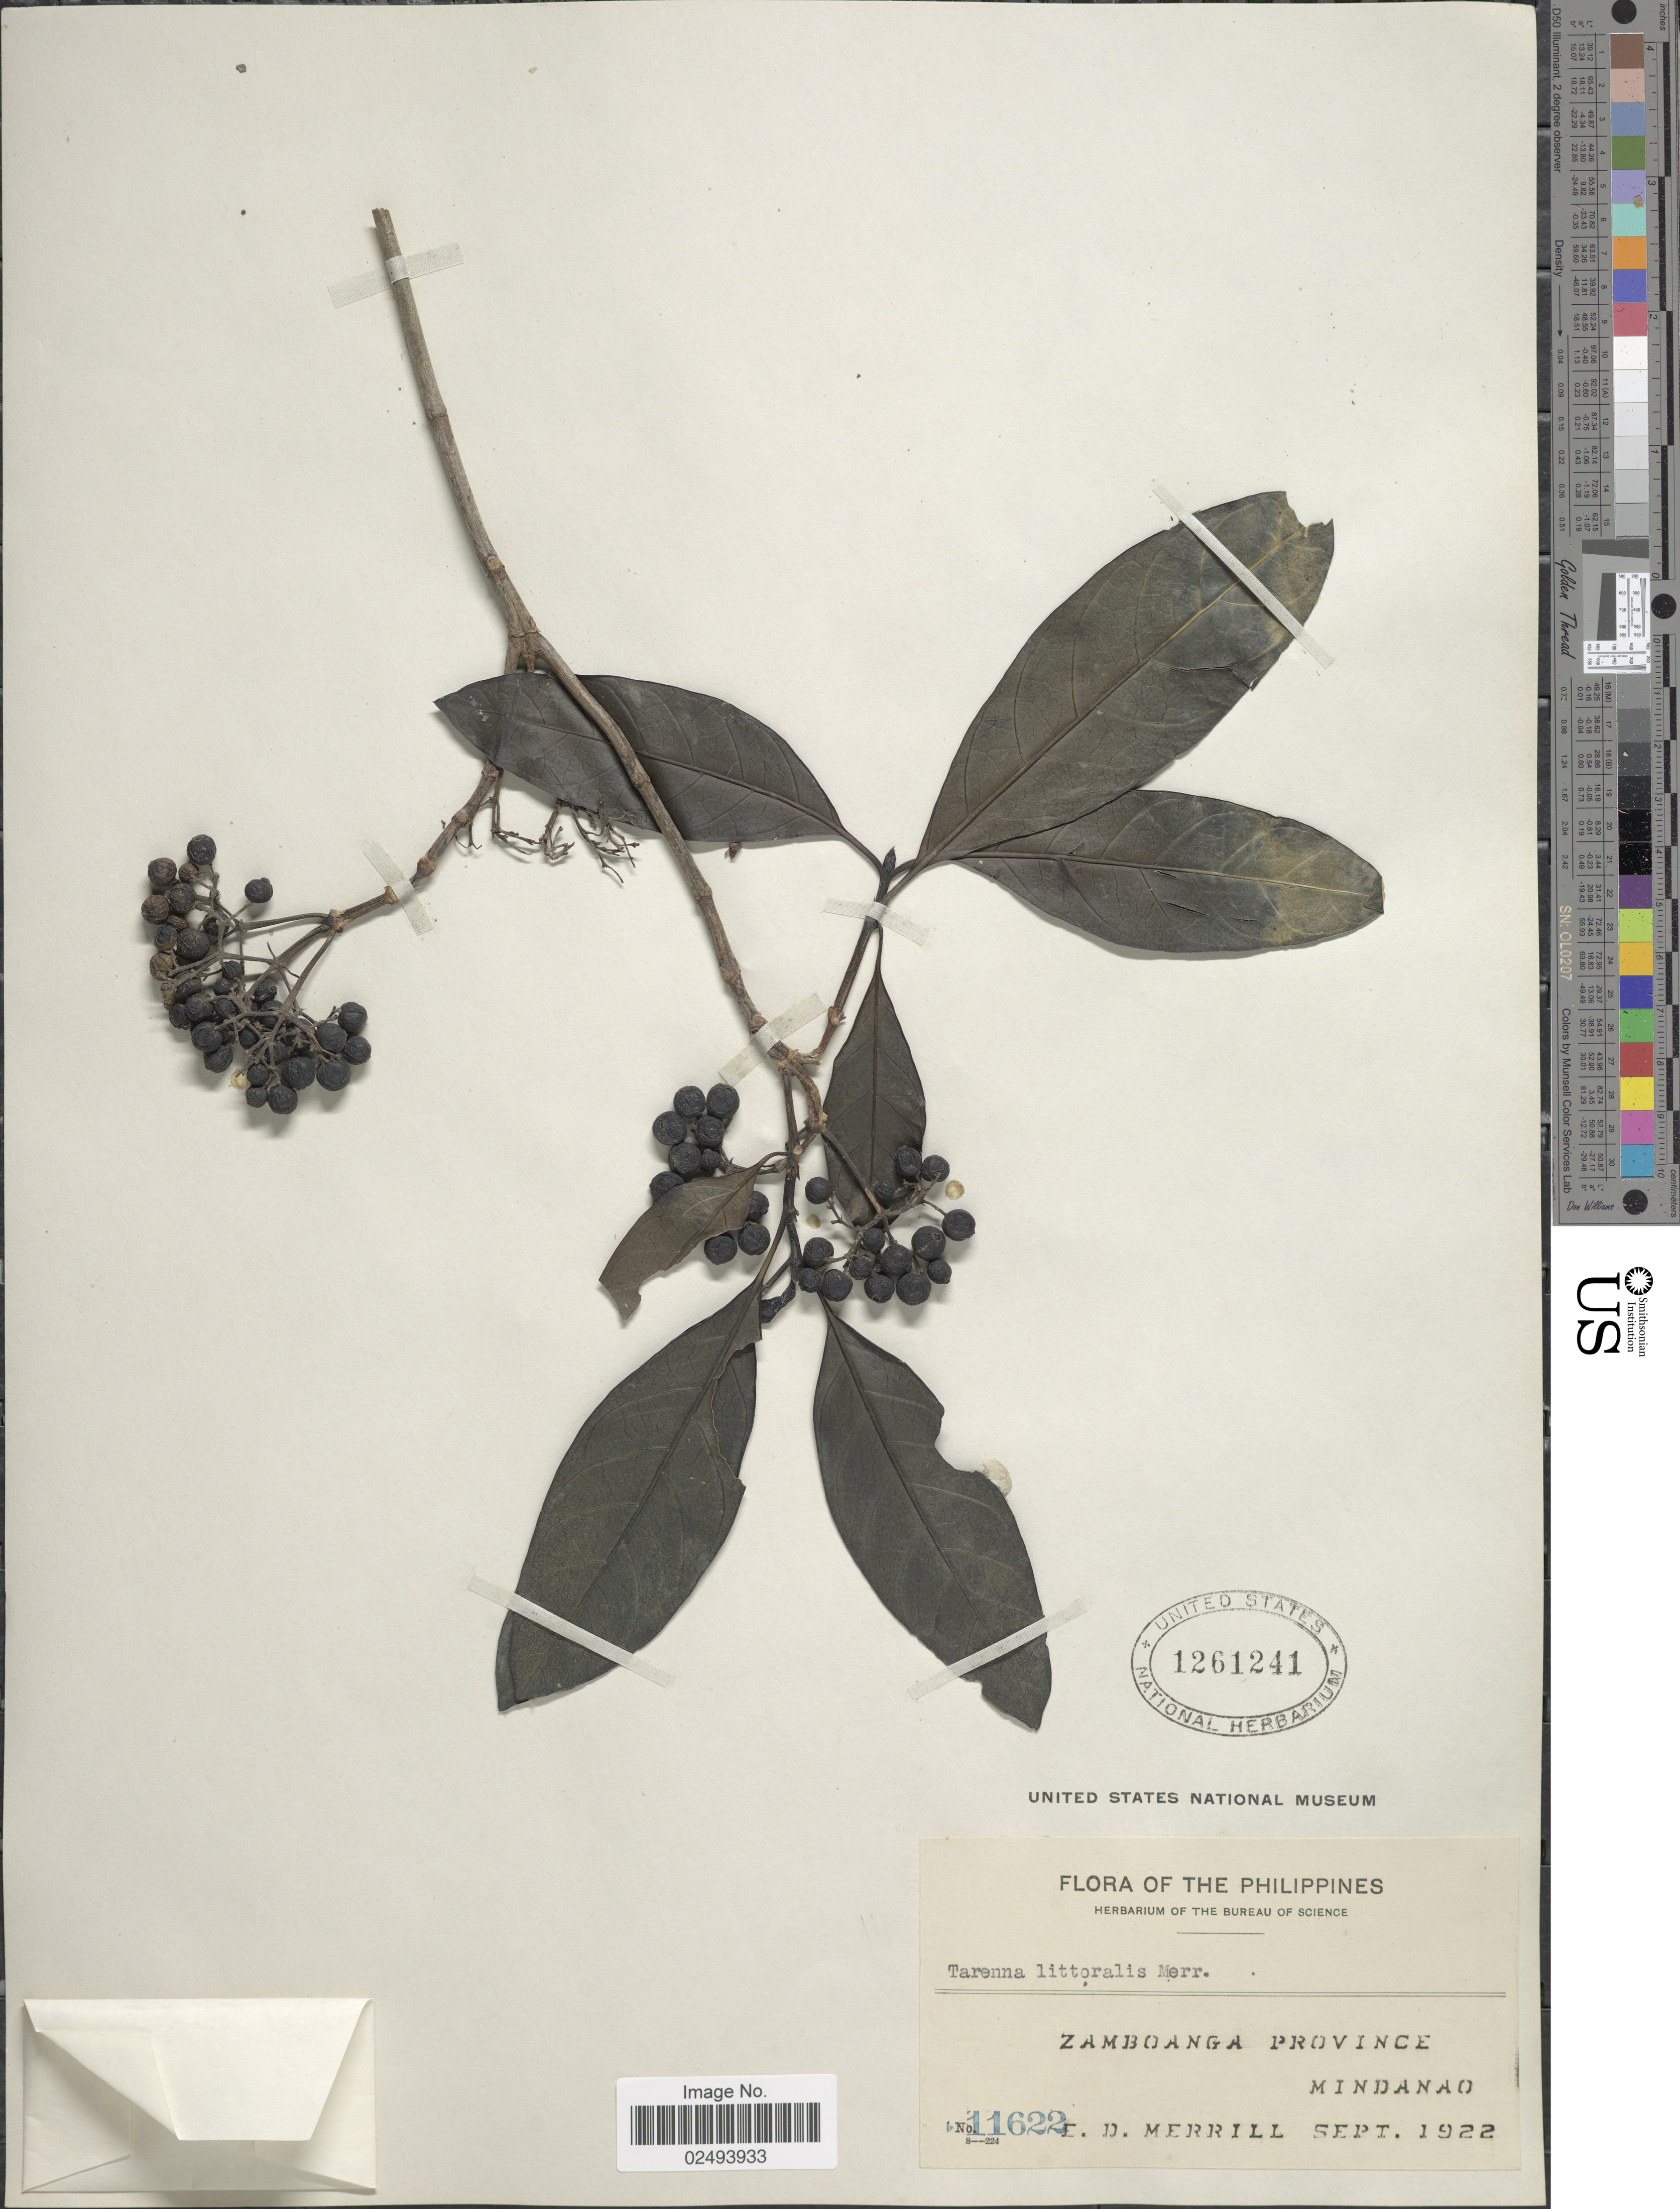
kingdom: Plantae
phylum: Tracheophyta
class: Magnoliopsida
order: Gentianales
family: Rubiaceae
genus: Tarenna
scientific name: Tarenna littoralis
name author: Merr.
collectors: E. D. Merrill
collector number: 11622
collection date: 1922-09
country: Philippines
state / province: Zamboanga Peninsula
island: Mindanao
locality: Zamboanga Province. Mindanao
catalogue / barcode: US 1261241